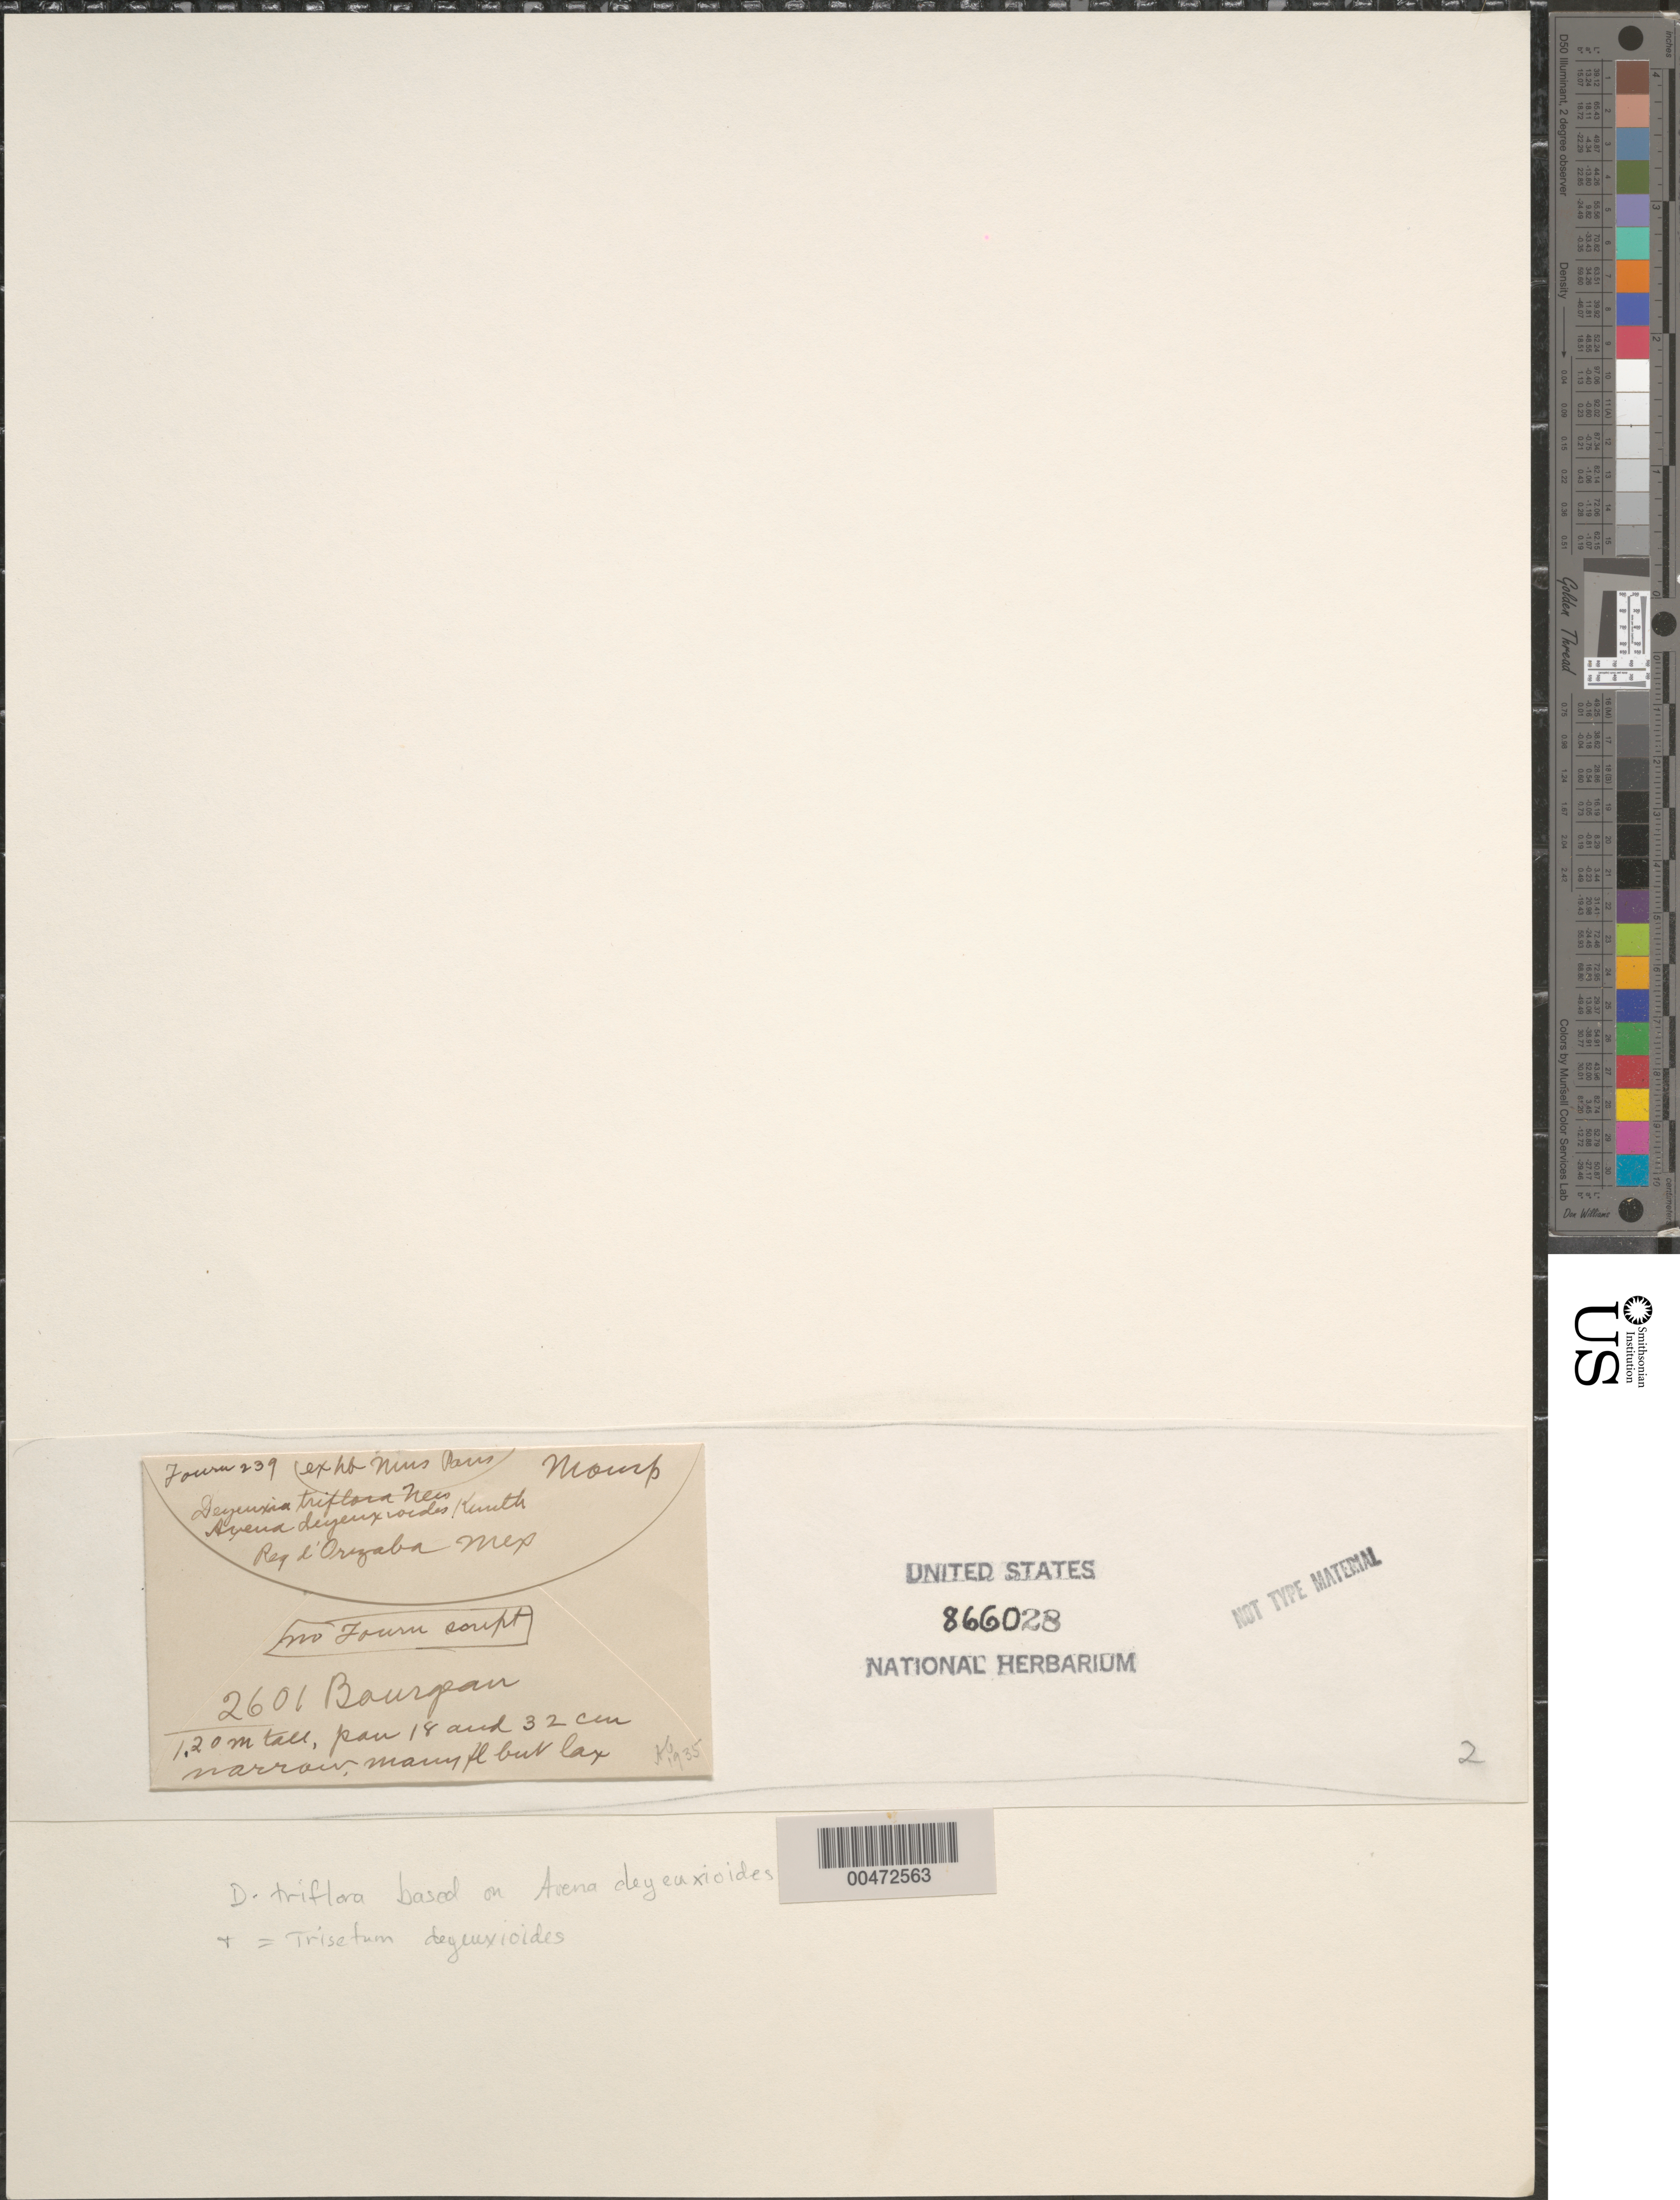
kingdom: Plantae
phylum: Tracheophyta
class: Liliopsida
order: Poales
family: Poaceae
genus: Trisetum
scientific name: Trisetum deyeuxioides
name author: (Kunth) Kunth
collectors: -. Bourgeau & Fourn.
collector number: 2601/239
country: Mexico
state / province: Veracruz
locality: Region d'Orizaba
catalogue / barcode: US 866028